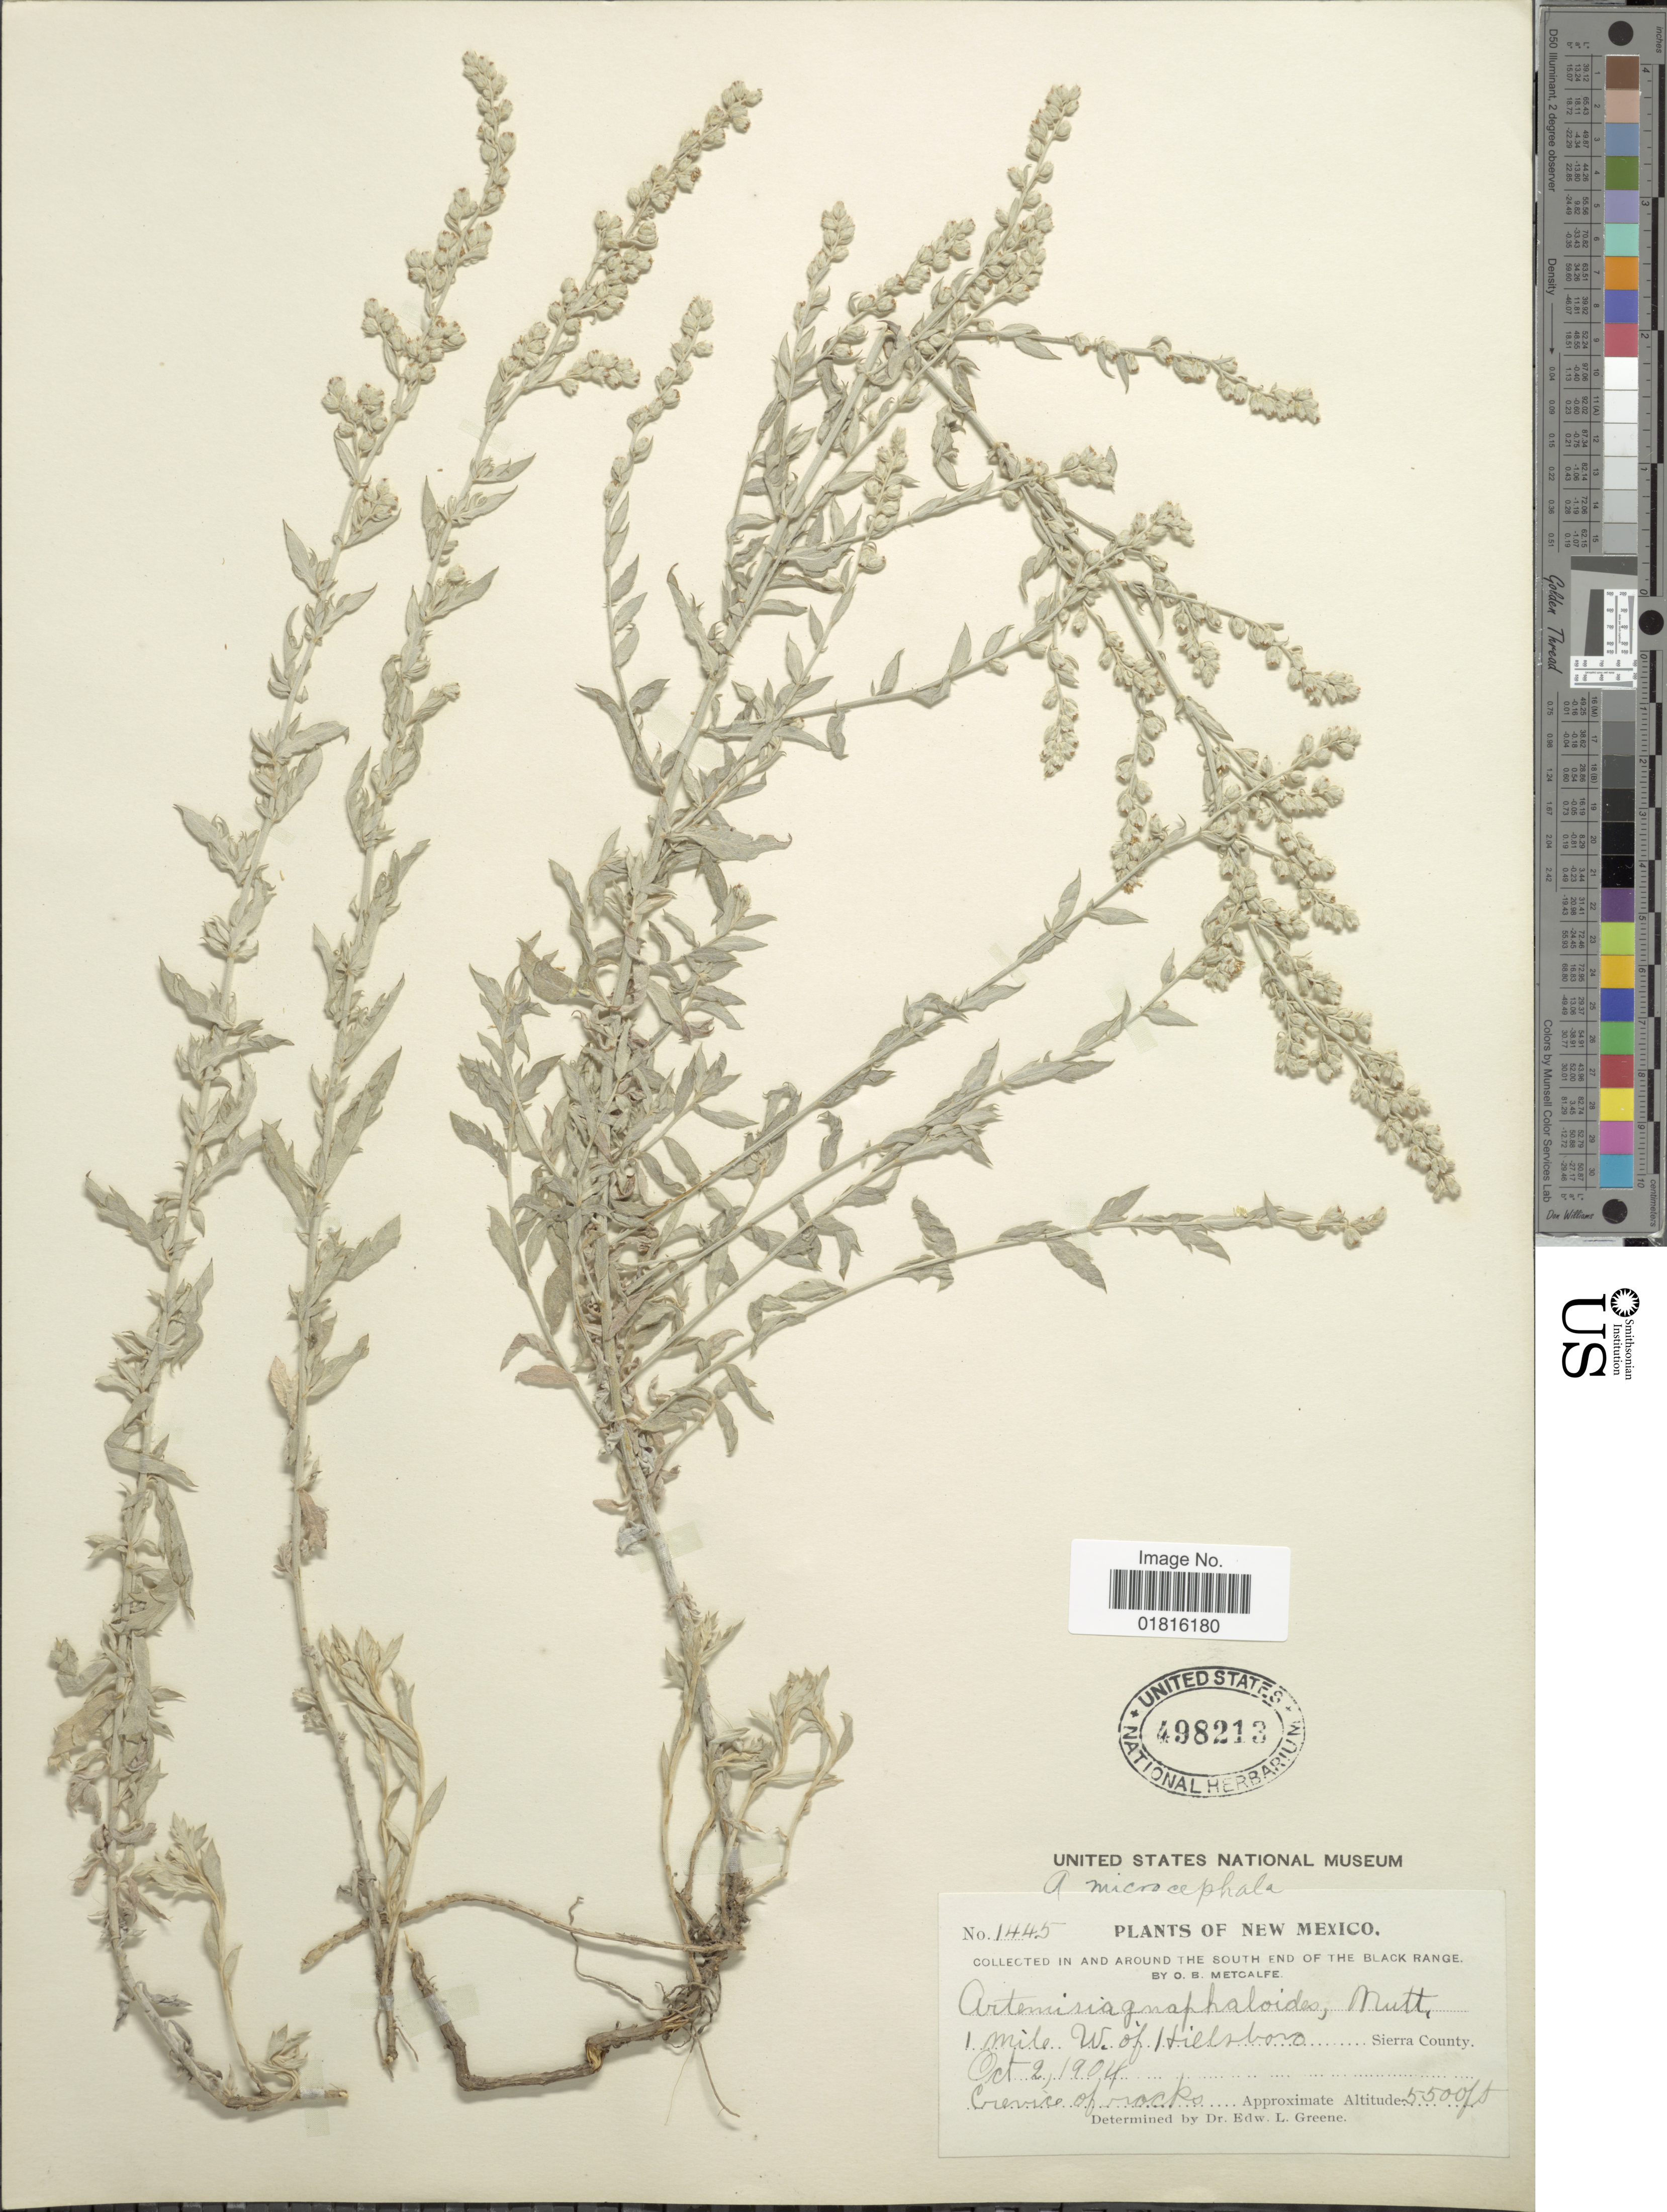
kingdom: Plantae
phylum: Tracheophyta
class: Magnoliopsida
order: Asterales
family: Asteraceae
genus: Artemisia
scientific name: Artemisia ludoviciana subsp. albula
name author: (Wooton) D.D. Keck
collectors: O. B. Metcalfe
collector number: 1445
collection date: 1904-10-02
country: United States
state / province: New Mexico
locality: In and around the South End of the Black Range, 1 mile W of Hillsboro, Sierra County, Crevice of rocks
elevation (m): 1676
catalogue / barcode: US 498213